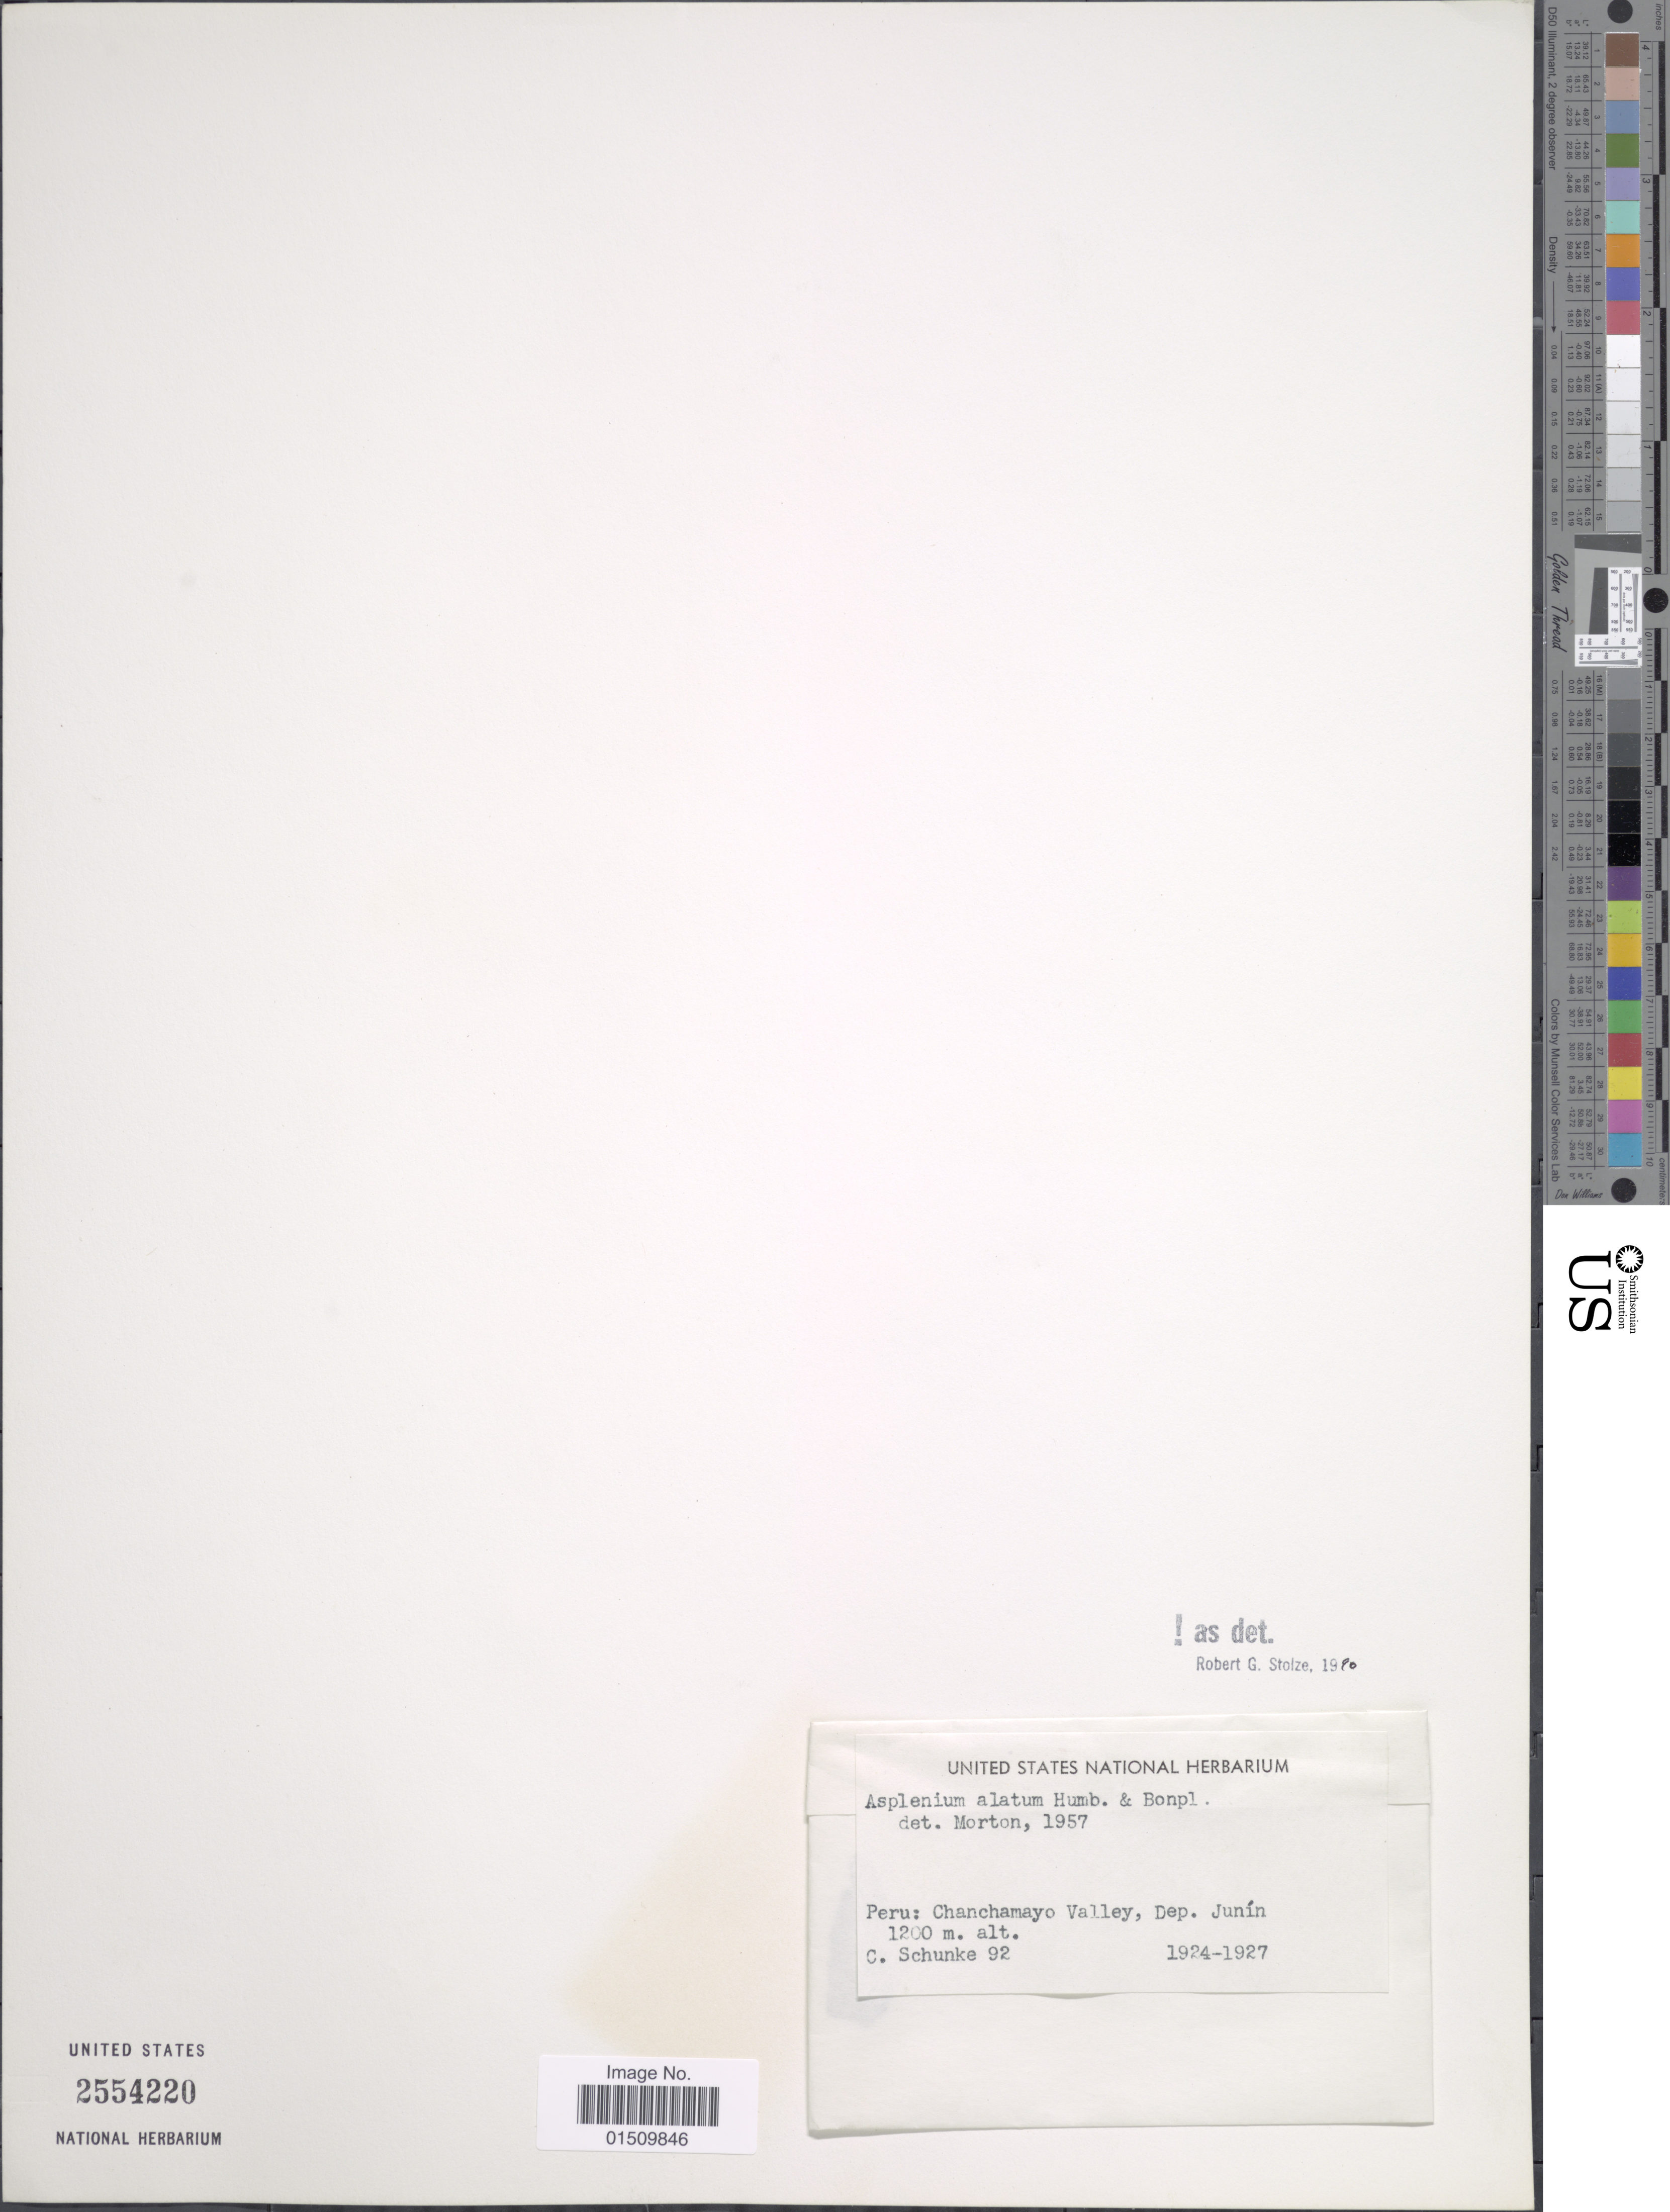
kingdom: Plantae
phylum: Tracheophyta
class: Polypodiopsida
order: Polypodiales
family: Aspleniaceae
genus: Asplenium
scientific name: Asplenium alatum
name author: Humb. & Bonpl. ex Willd.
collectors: C. Schunke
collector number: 92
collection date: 1924/1927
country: Peru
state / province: Junín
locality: Peru, Chanchamayo Valley, Dep. Junin.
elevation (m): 1200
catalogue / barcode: US 2554220